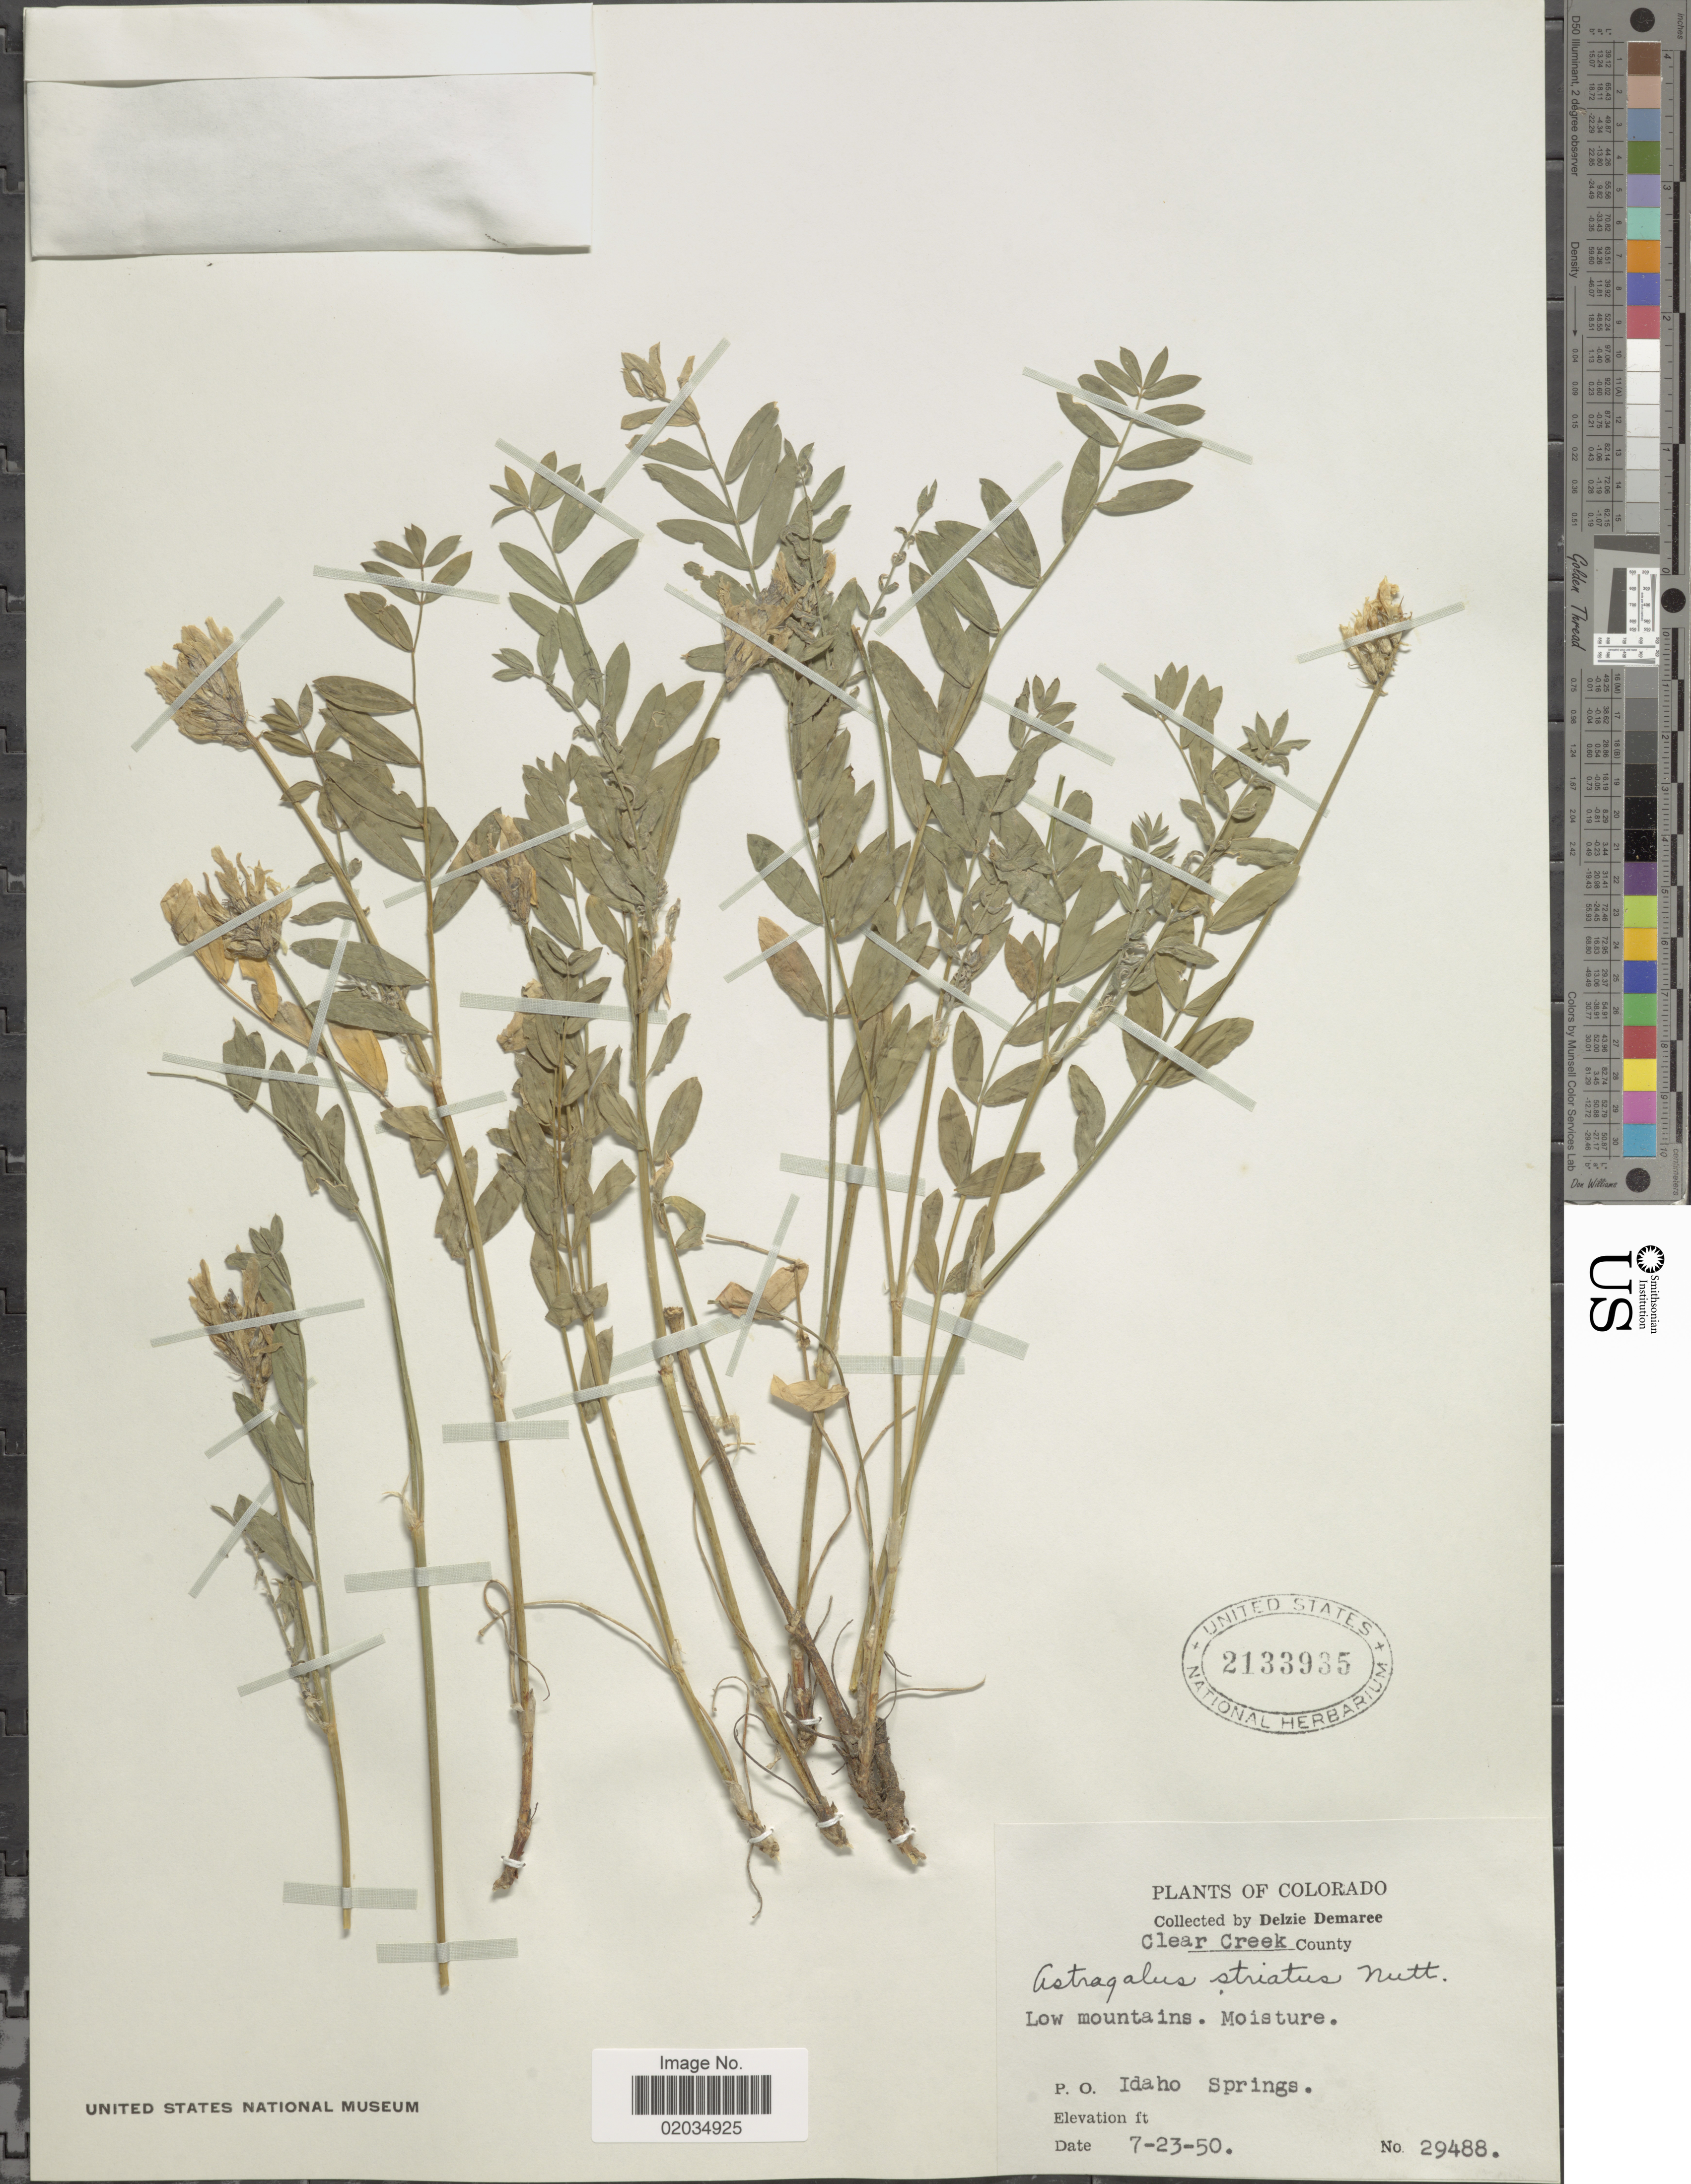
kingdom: Plantae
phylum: Tracheophyta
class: Magnoliopsida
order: Fabales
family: Fabaceae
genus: Astragalus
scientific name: Astragalus striatus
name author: Nutt.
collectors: D. Demaree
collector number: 29488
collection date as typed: Transcribed d/m/y: 23/7/50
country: United States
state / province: Colorado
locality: Clear Creek County, Idaho Springs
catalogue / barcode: US 2133935